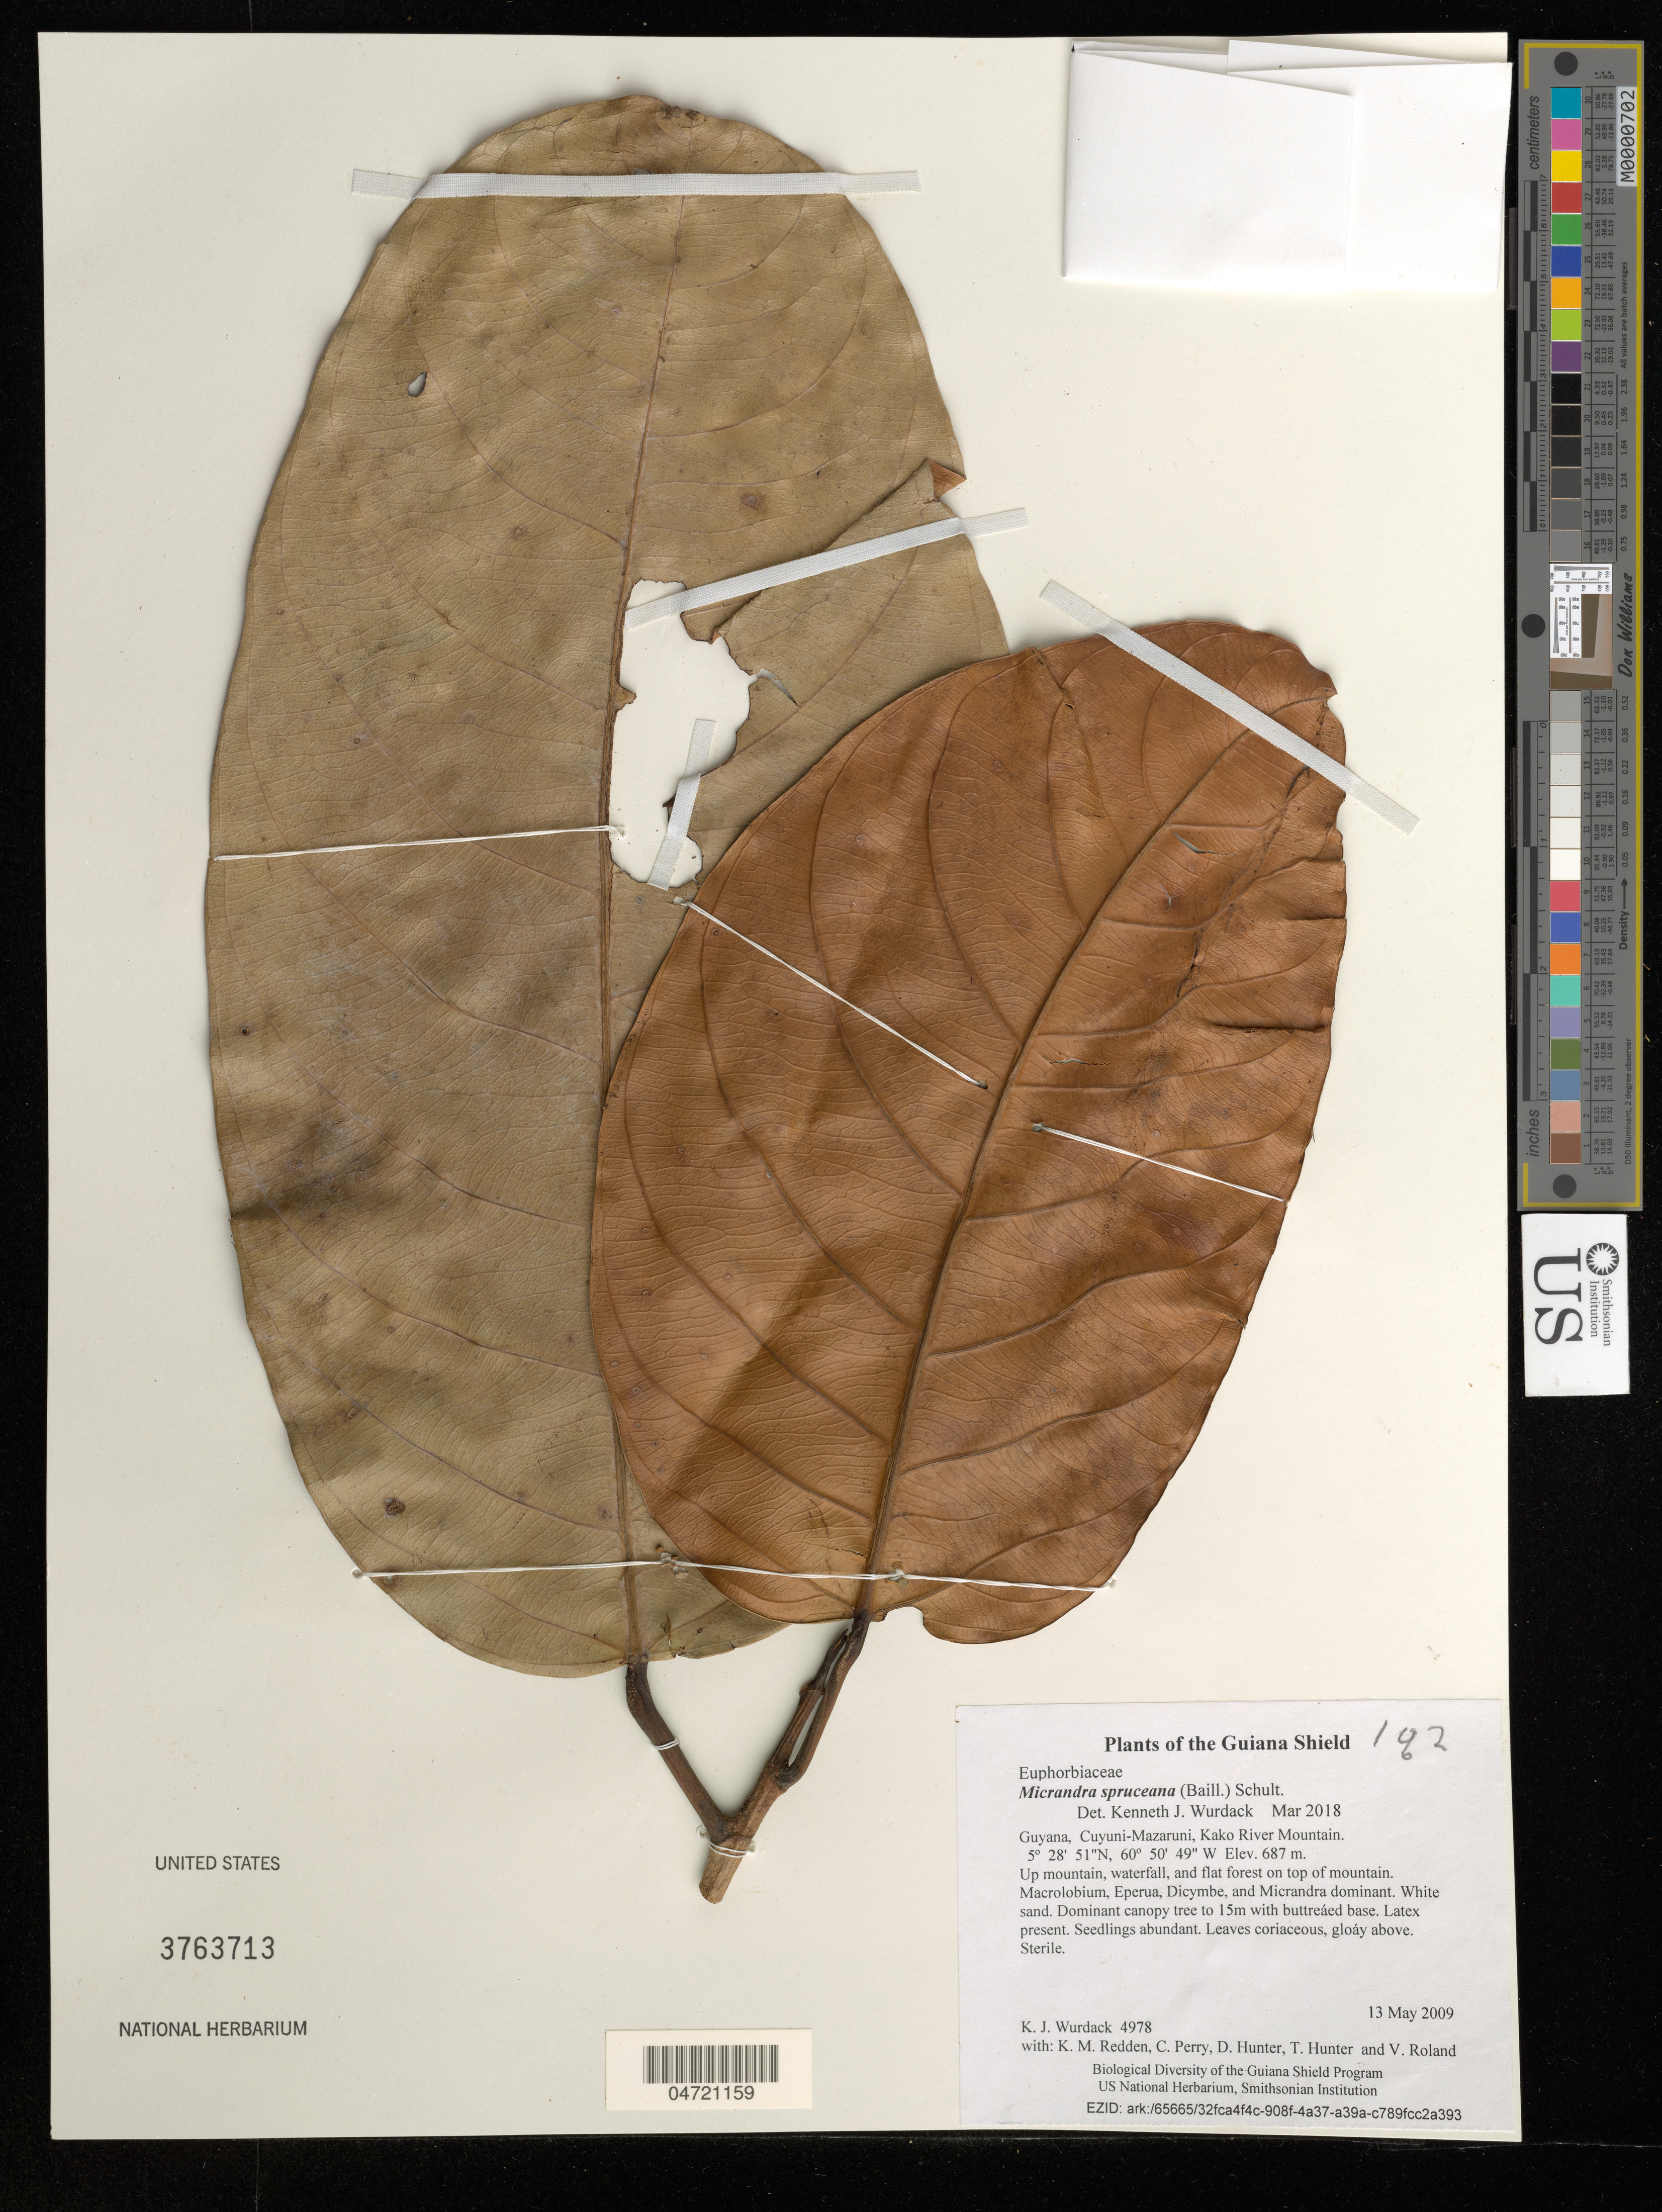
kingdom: Plantae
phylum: Tracheophyta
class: Magnoliopsida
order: Malpighiales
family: Euphorbiaceae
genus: Micrandra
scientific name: Micrandra spruceana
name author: (Baill.) Schult.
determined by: Wurdack, Kenneth J., (US), Smithsonian Institution - National Museum of Natural History (UNITED STATES)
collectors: K. Wurdack, K. M. Redden, C. Perry, D. Hunter, T. Hunter & V. Roland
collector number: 4978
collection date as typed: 13 May 2009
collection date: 2009-05-13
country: Guyana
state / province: Cuyuni-Mazaruni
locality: Kako River Mountain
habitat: Up mountain, waterfall, and flat forest on top of mountain. Macrolobium, Eperua, Dicymbe, and Micrandra dominant. White sand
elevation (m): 687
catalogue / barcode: US 3763713